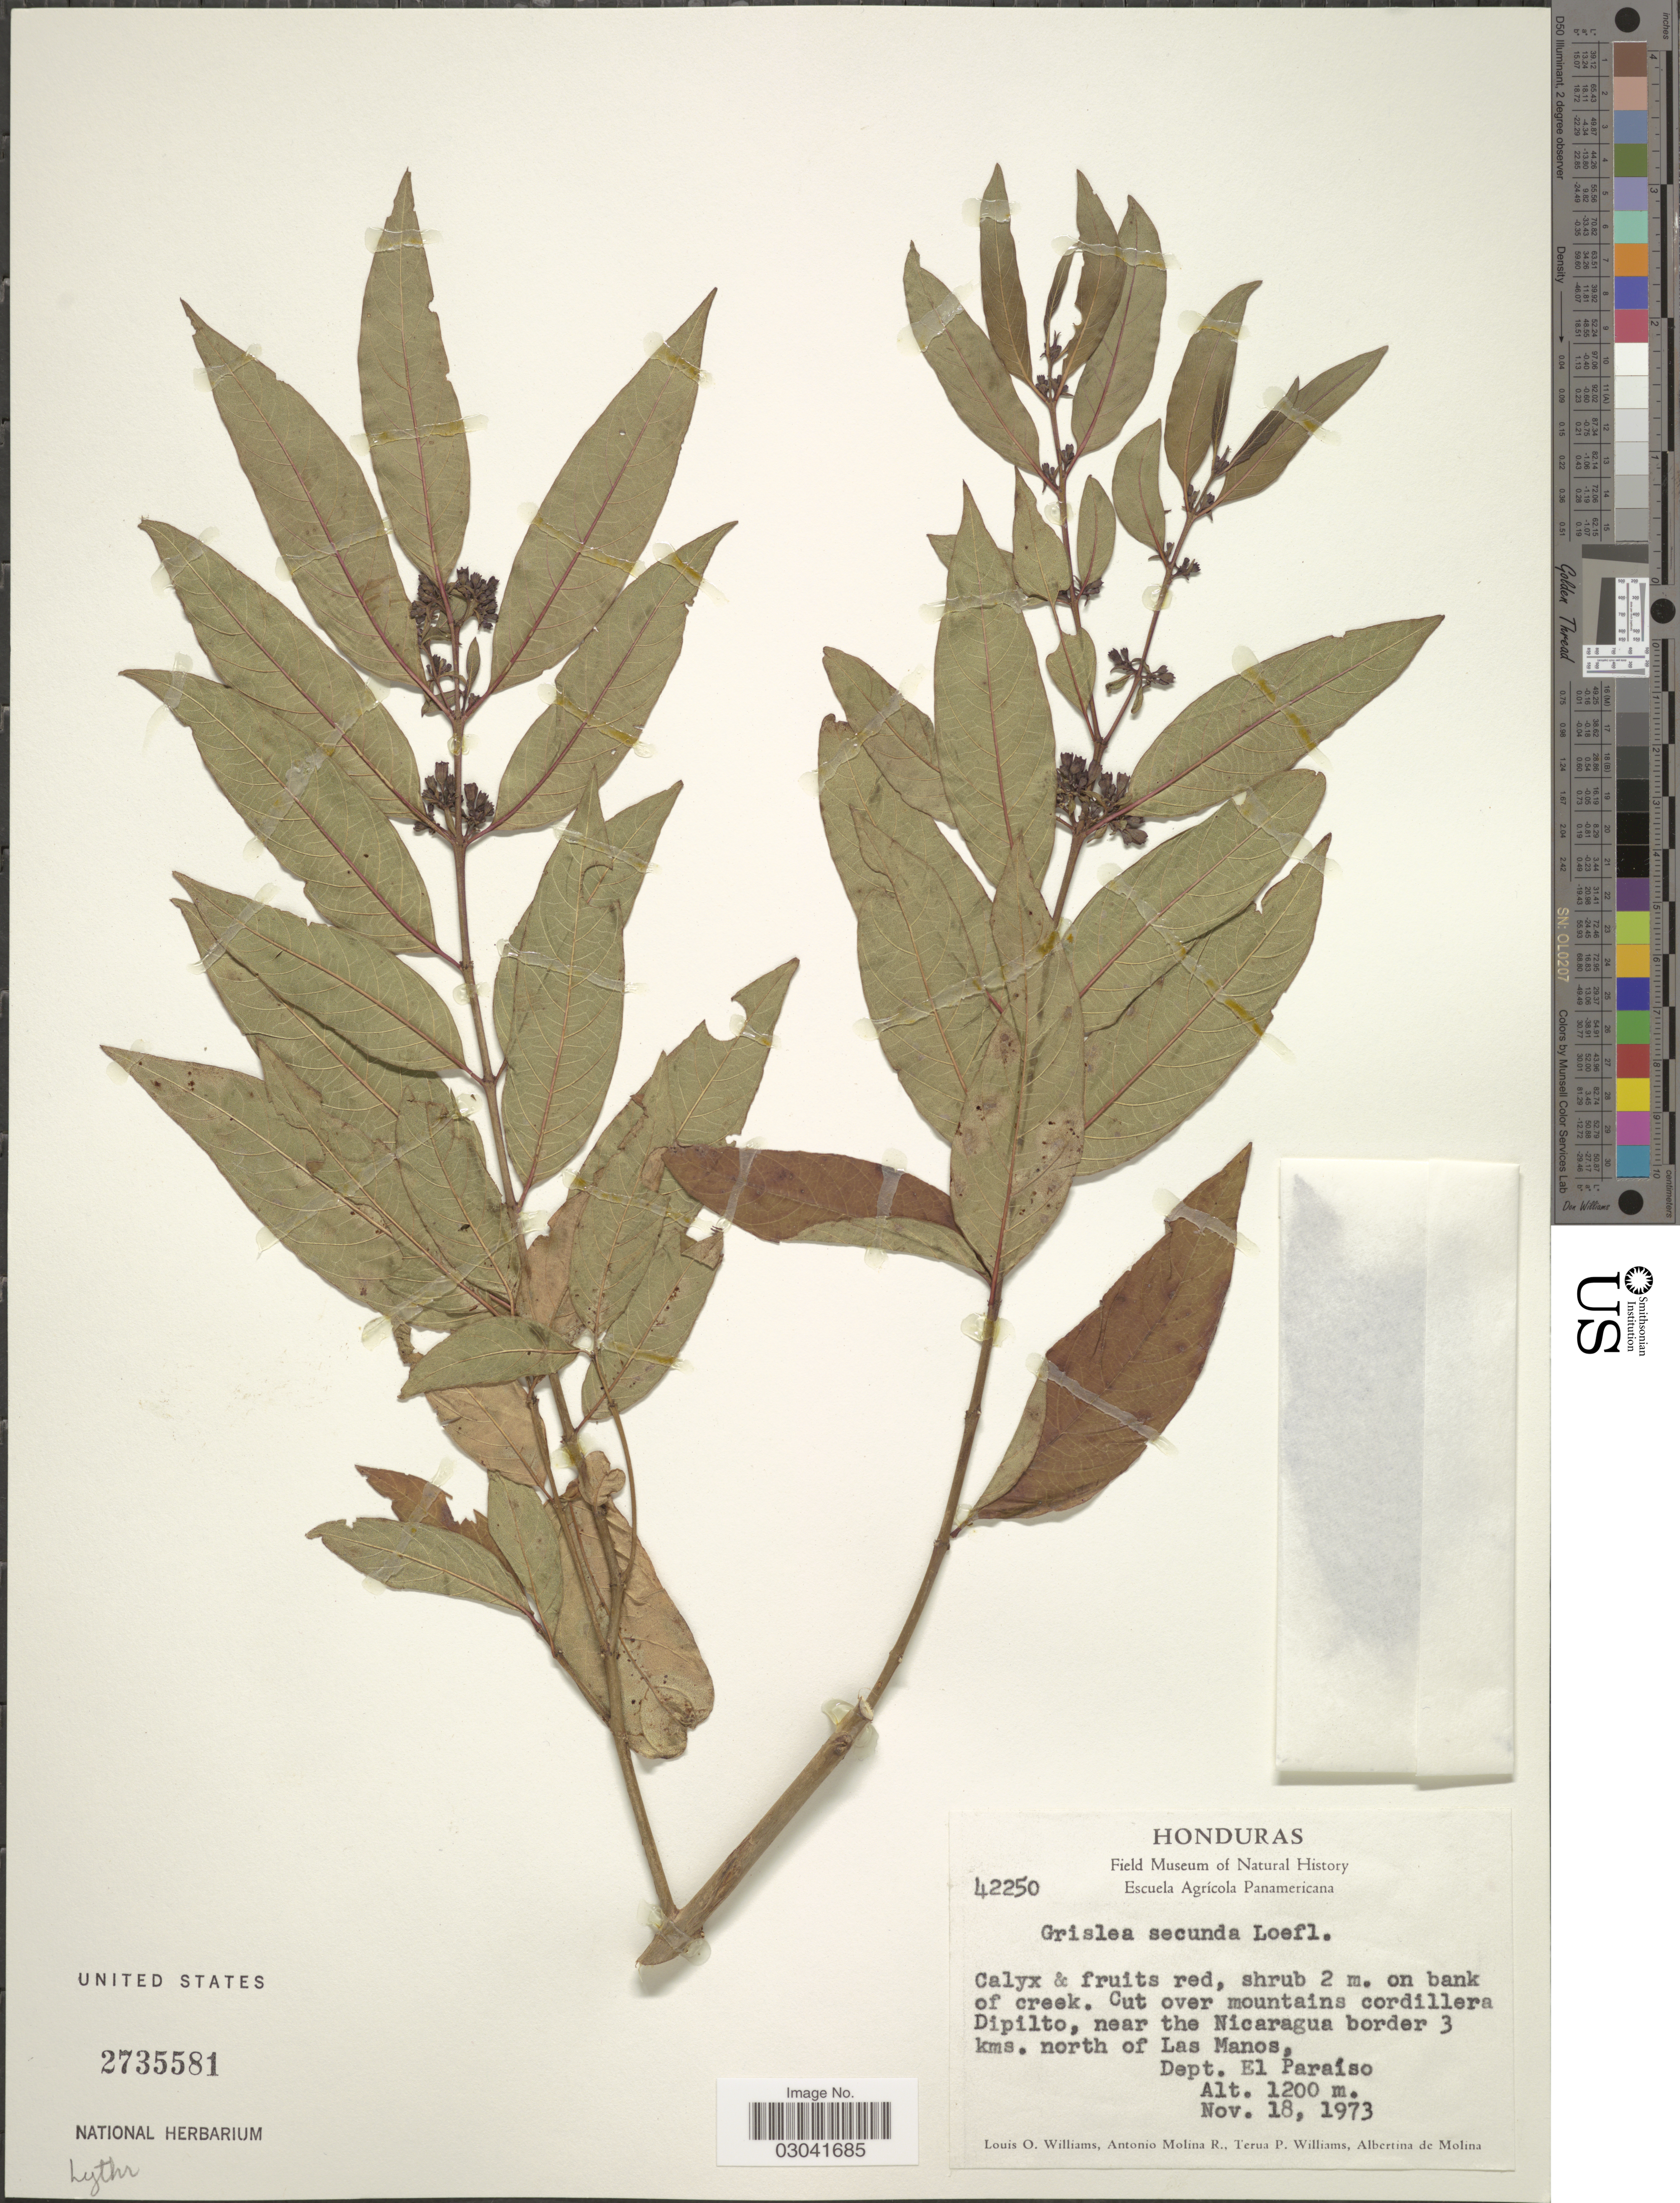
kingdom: Plantae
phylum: Tracheophyta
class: Magnoliopsida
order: Myrtales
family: Lythraceae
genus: Pehria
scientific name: Pehria compacta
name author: Sprague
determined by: Strong, Mark T., (BOT), Smithsonian Institution - National Museum of Natural History (UNITED STATES)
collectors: L. O. Williams, A. Molina R., T. Williams & A. R. Molina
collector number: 42250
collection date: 1973-11-18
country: Honduras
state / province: El Paraíso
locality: Cut over mountains cordillera Dipilto, near the Nicaragua border 3 kms. north of Las Manos, Dept. El Paraíso.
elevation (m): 1200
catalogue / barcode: US 2735581